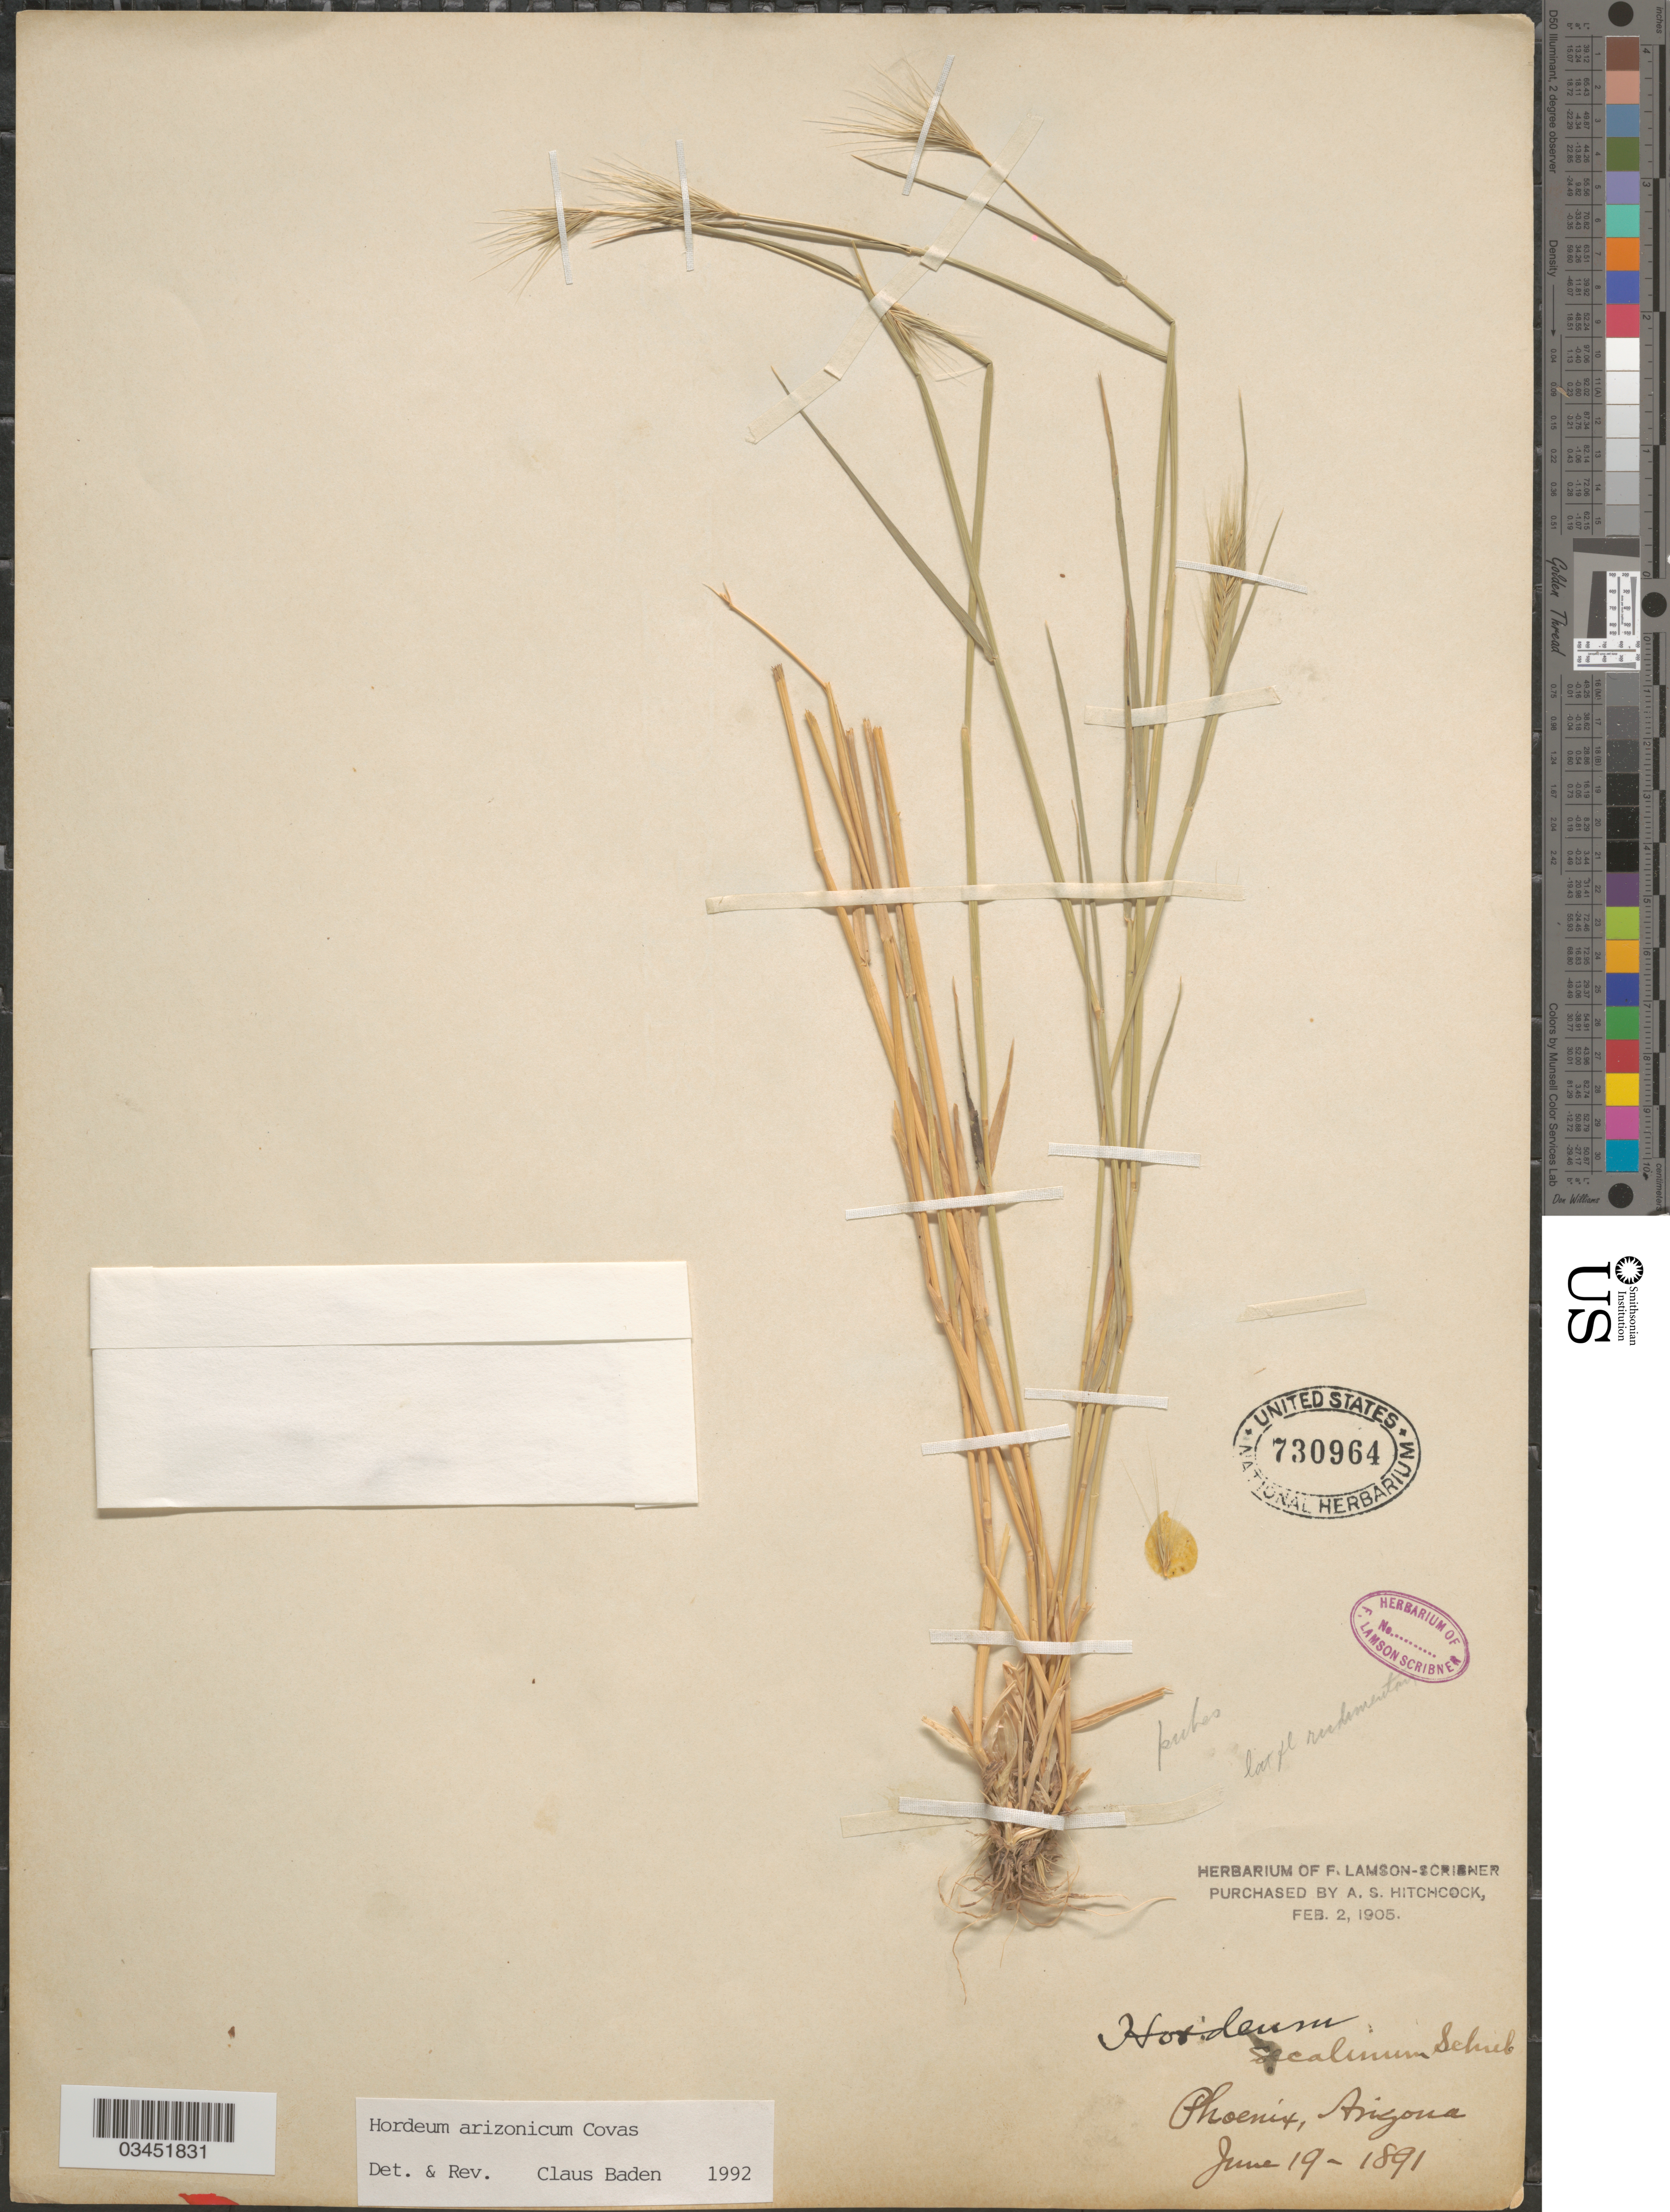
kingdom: Plantae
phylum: Tracheophyta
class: Liliopsida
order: Poales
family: Poaceae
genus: Hordeum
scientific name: Hordeum arizonicum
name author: Covas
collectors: ex herb. F. Lamson Scribner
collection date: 1891-06-19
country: United States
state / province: Arizona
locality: Phoenix.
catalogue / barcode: US 730964